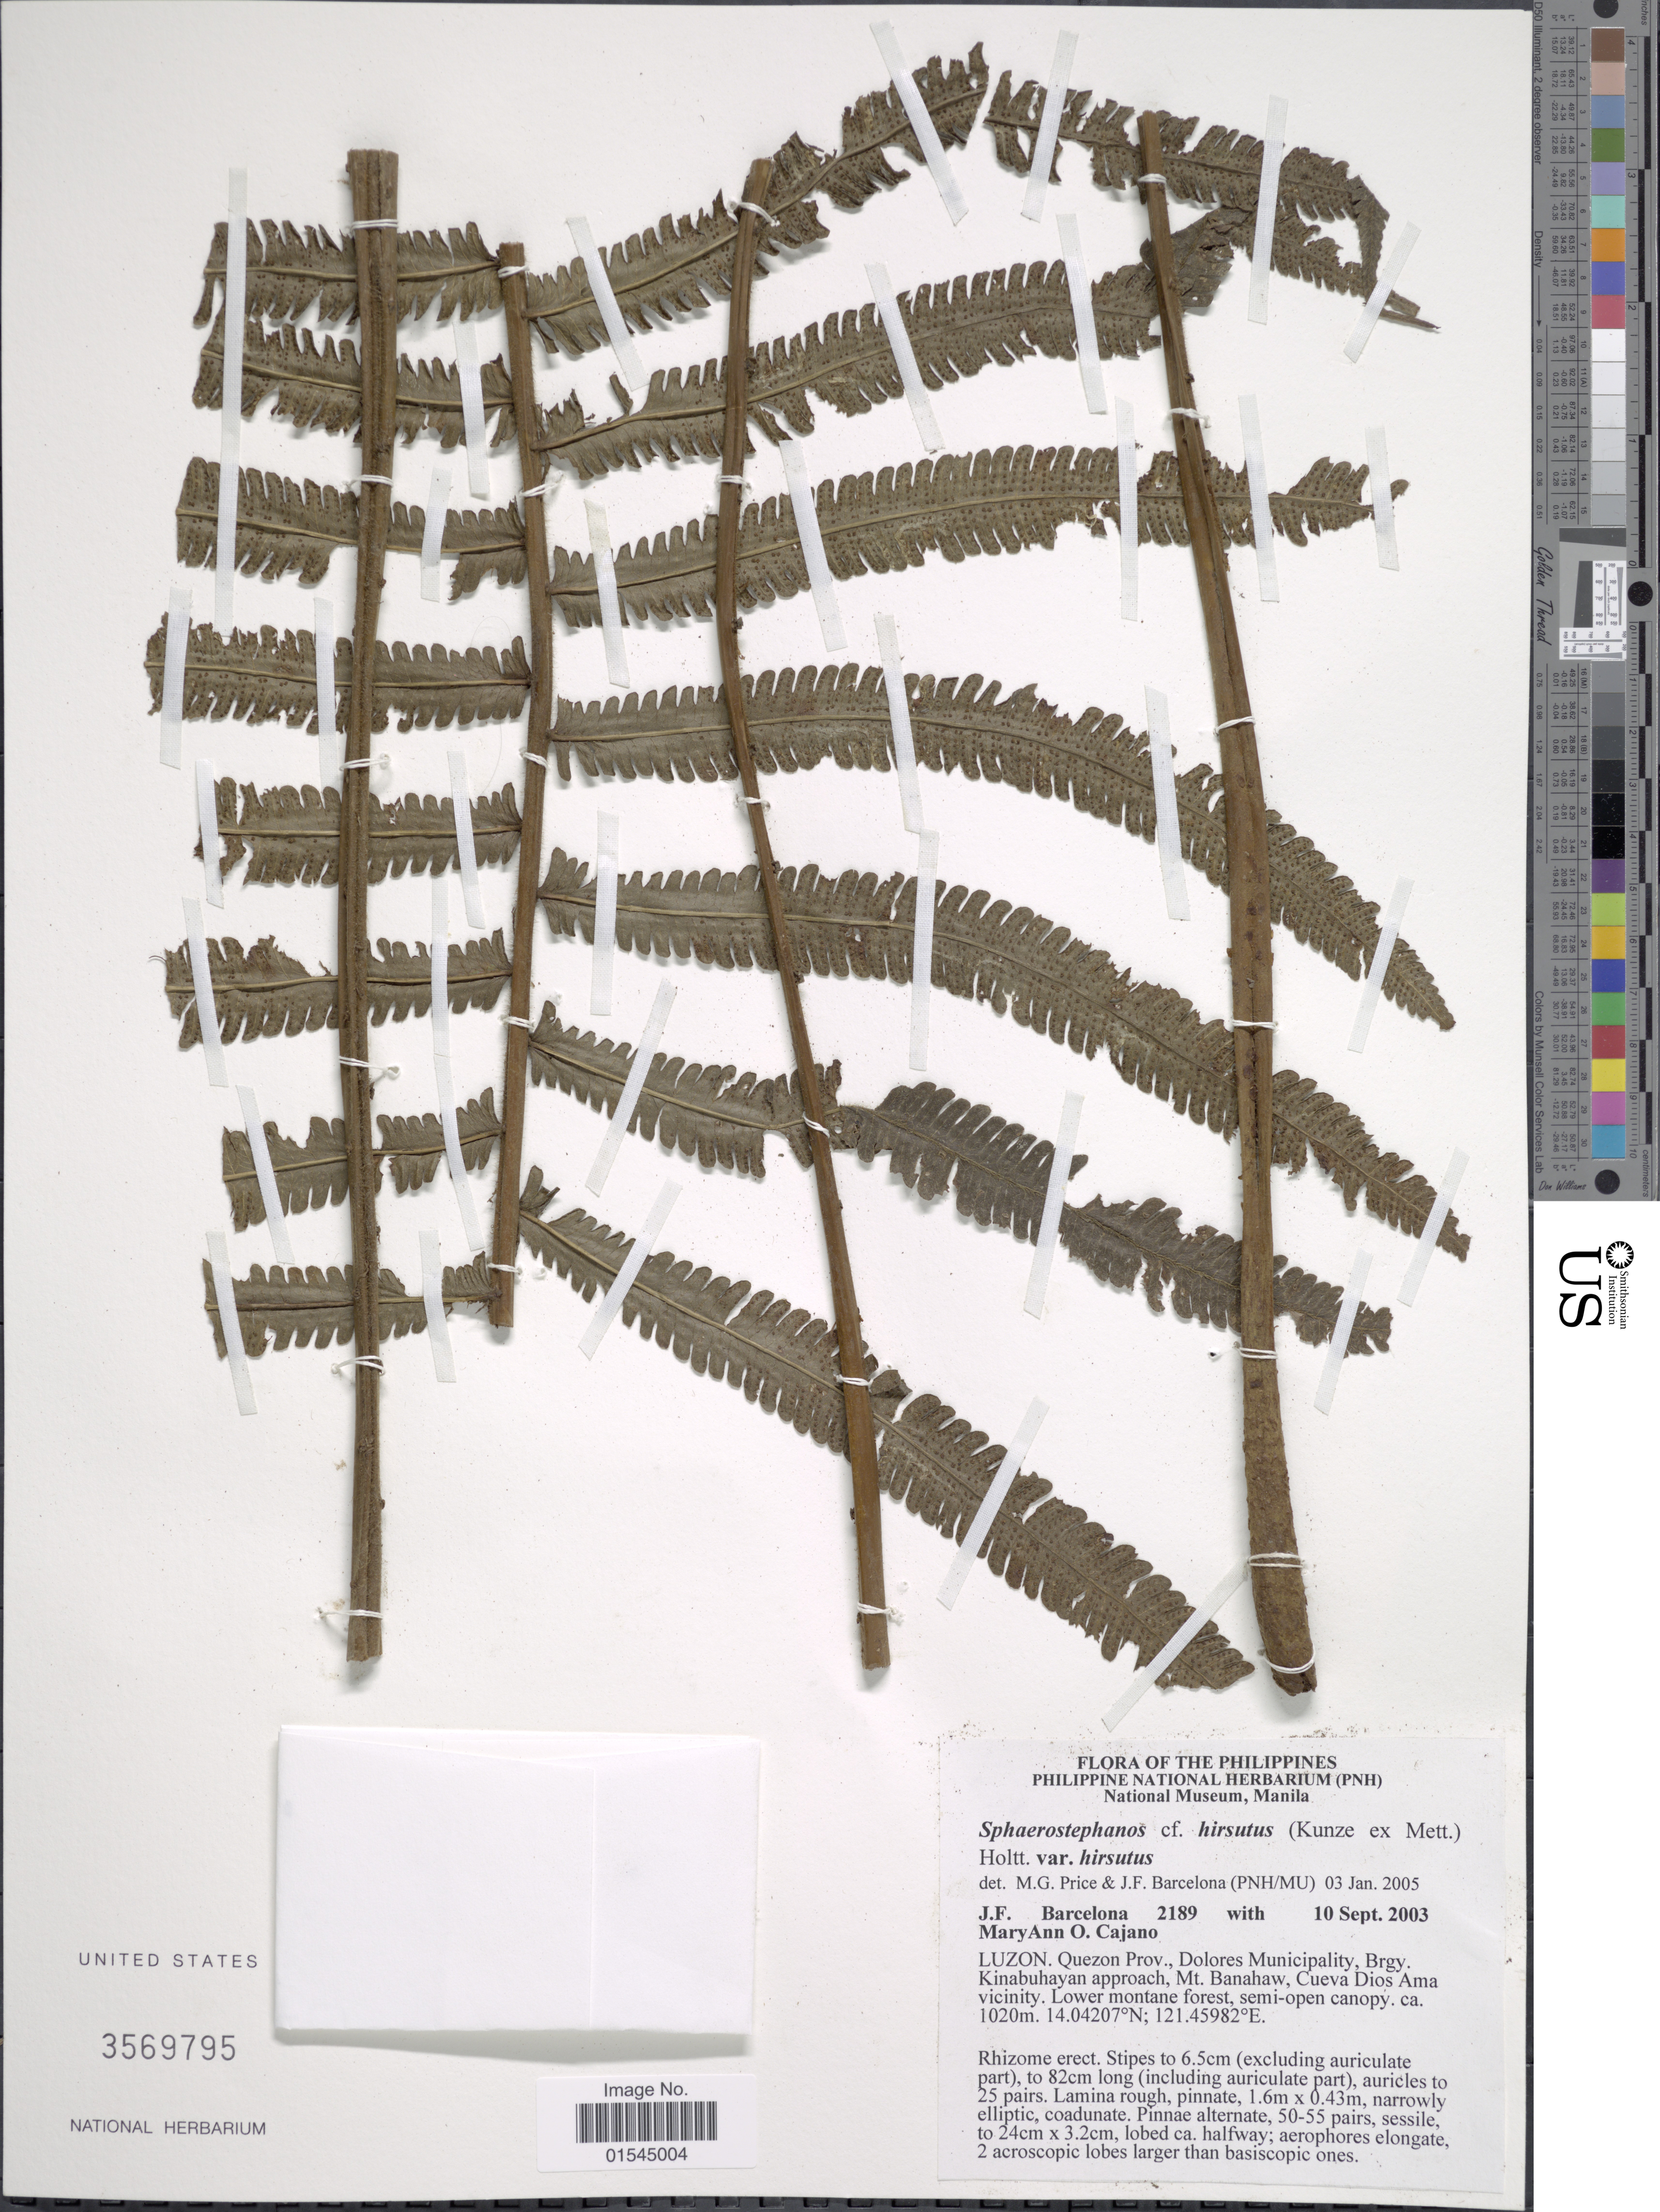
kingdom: Plantae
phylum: Tracheophyta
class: Polypodiopsida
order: Polypodiales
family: Thelypteridaceae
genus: Sphaerostephanos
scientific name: Sphaerostephanos hirsutus var. hirsutus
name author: (Kunze ex Mett.) Holttum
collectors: J. F. Barcelona & M. Cajano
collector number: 2189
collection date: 2003-09-10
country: Philippines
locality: Luzon. Quezon Prov., Dolores Municipality, rgy. Kinabuhayan approach, Mt. Banahaw, Cueva Dios Ama vicinity.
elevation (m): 1020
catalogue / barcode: US 3569795